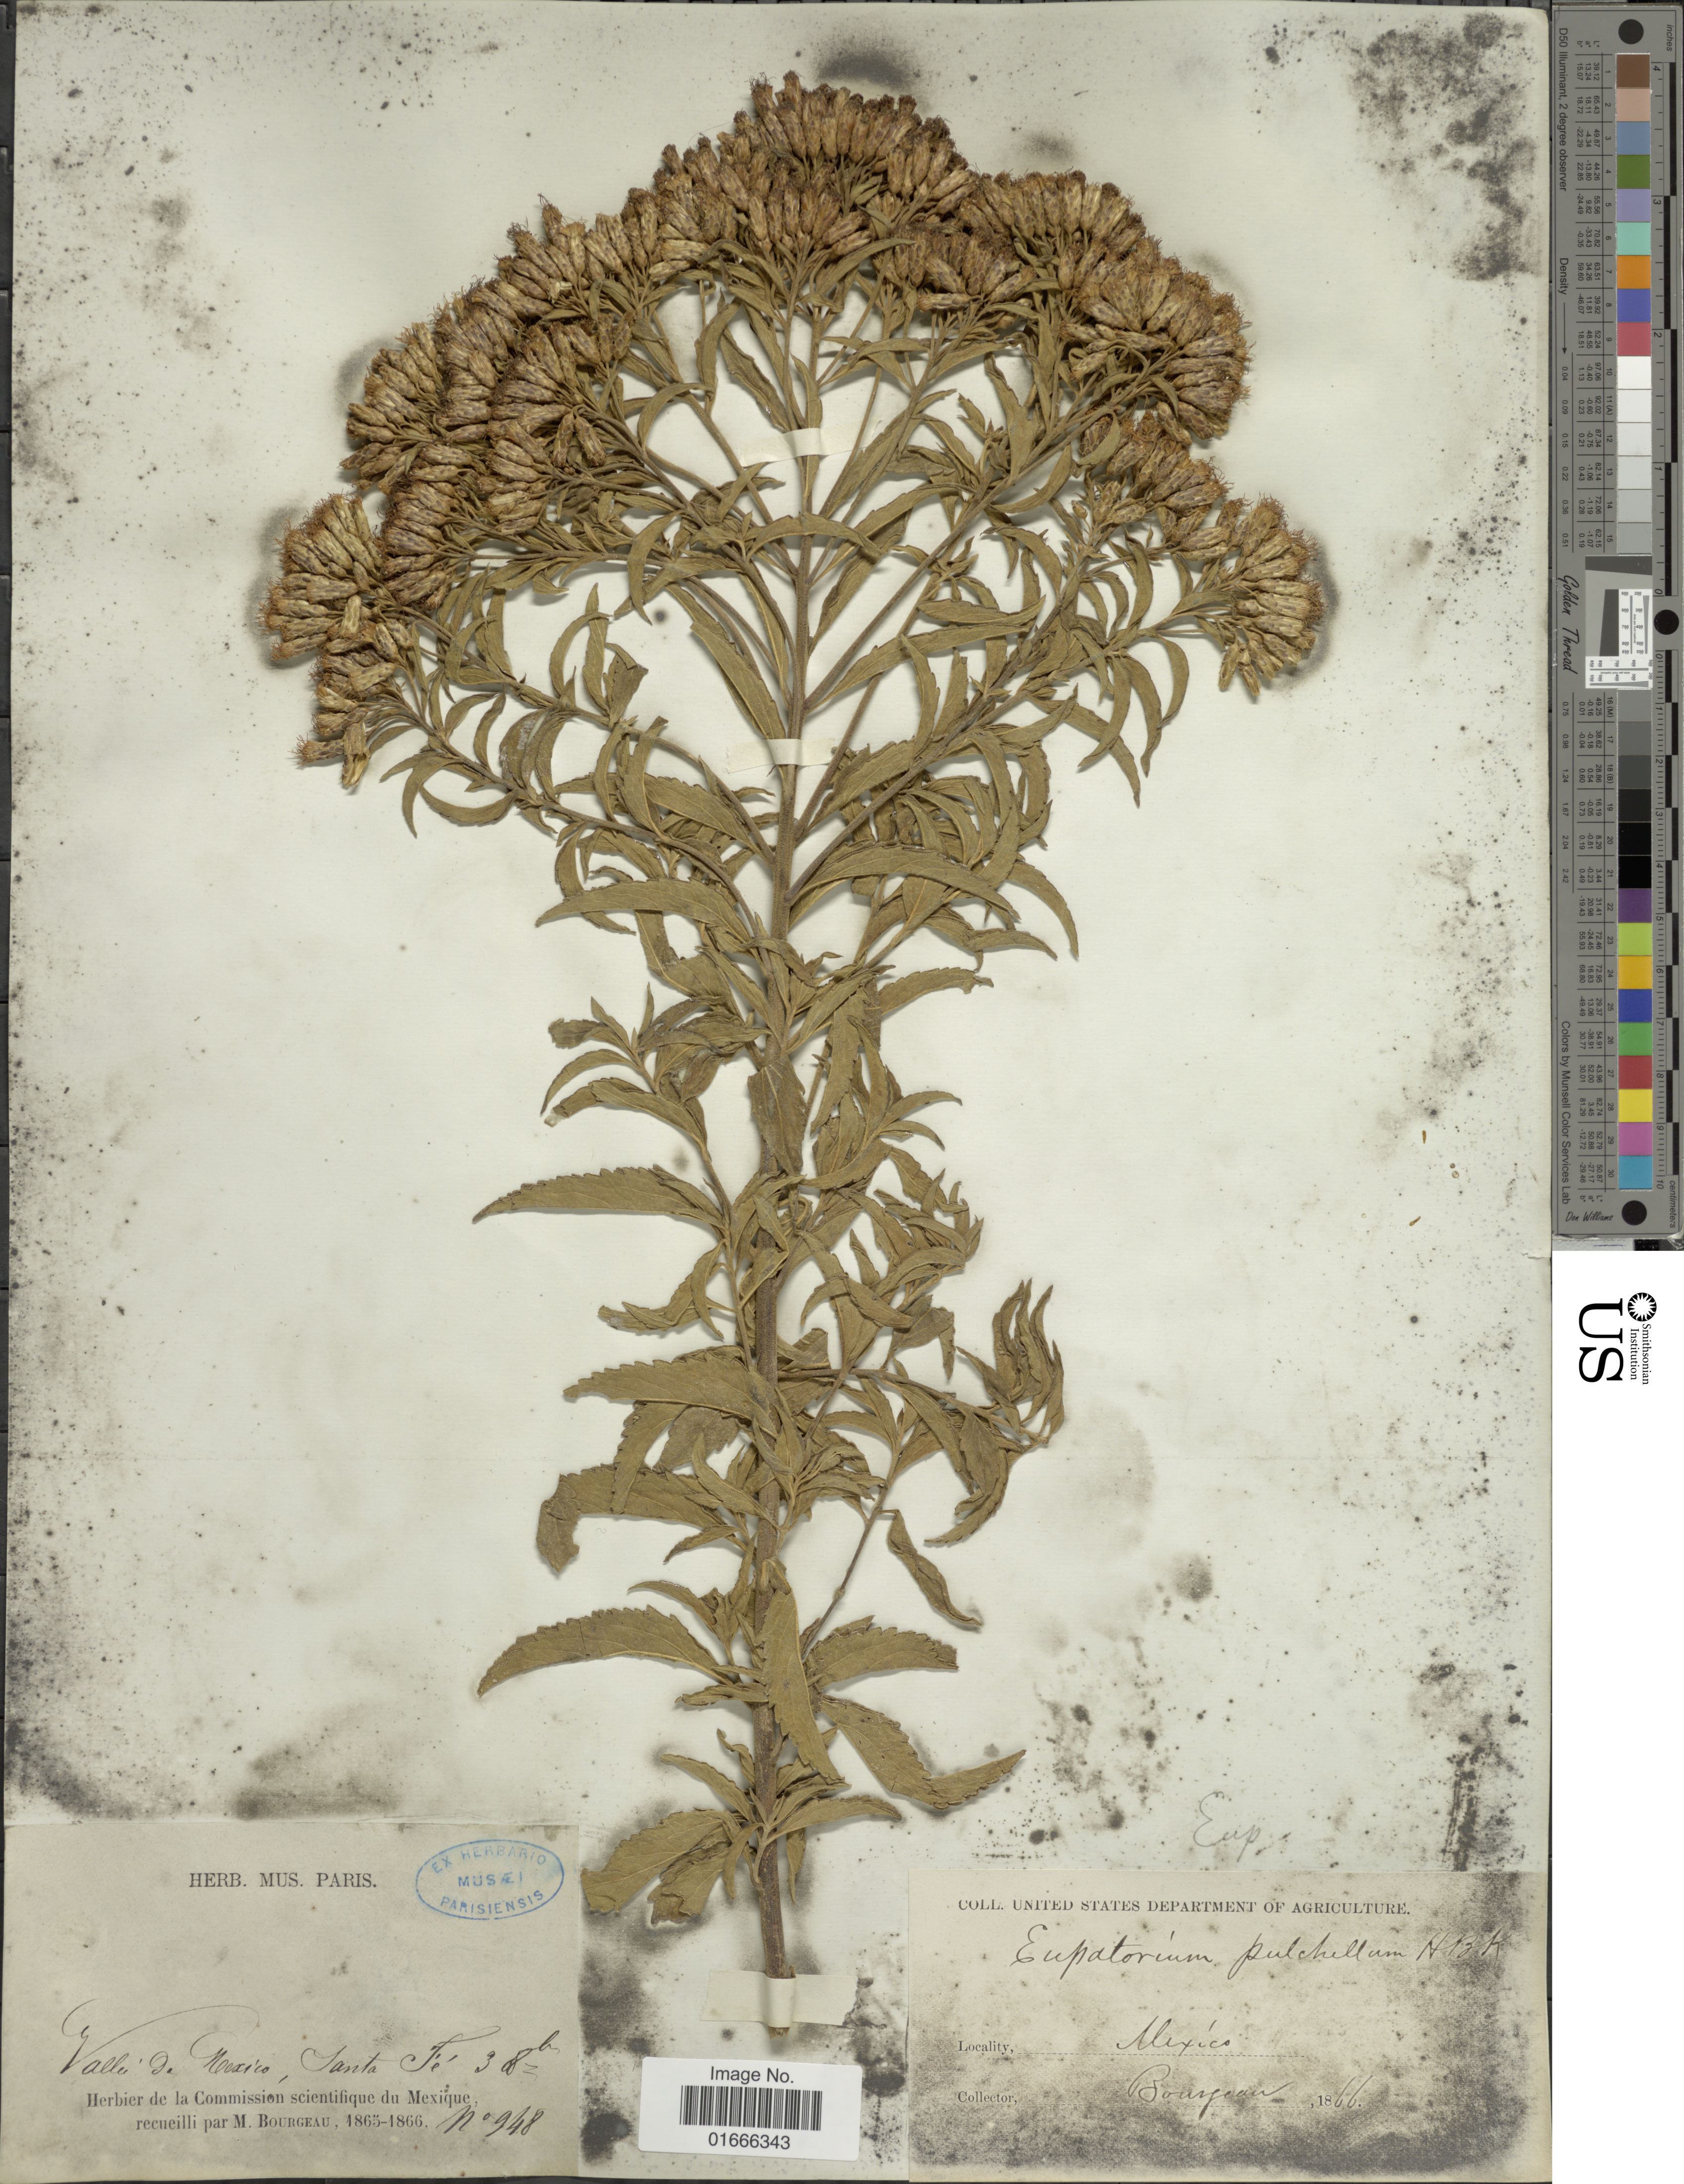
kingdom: Plantae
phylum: Tracheophyta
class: Magnoliopsida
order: Asterales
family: Asteraceae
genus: Chromolaena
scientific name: Chromolaena pulchella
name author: (Kunth) R.M. King & H. Rob.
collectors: M. Bourgeau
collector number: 948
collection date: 1865-10-03/1866-10-03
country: Mexico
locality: Valle de Mexico, Santa Fe.